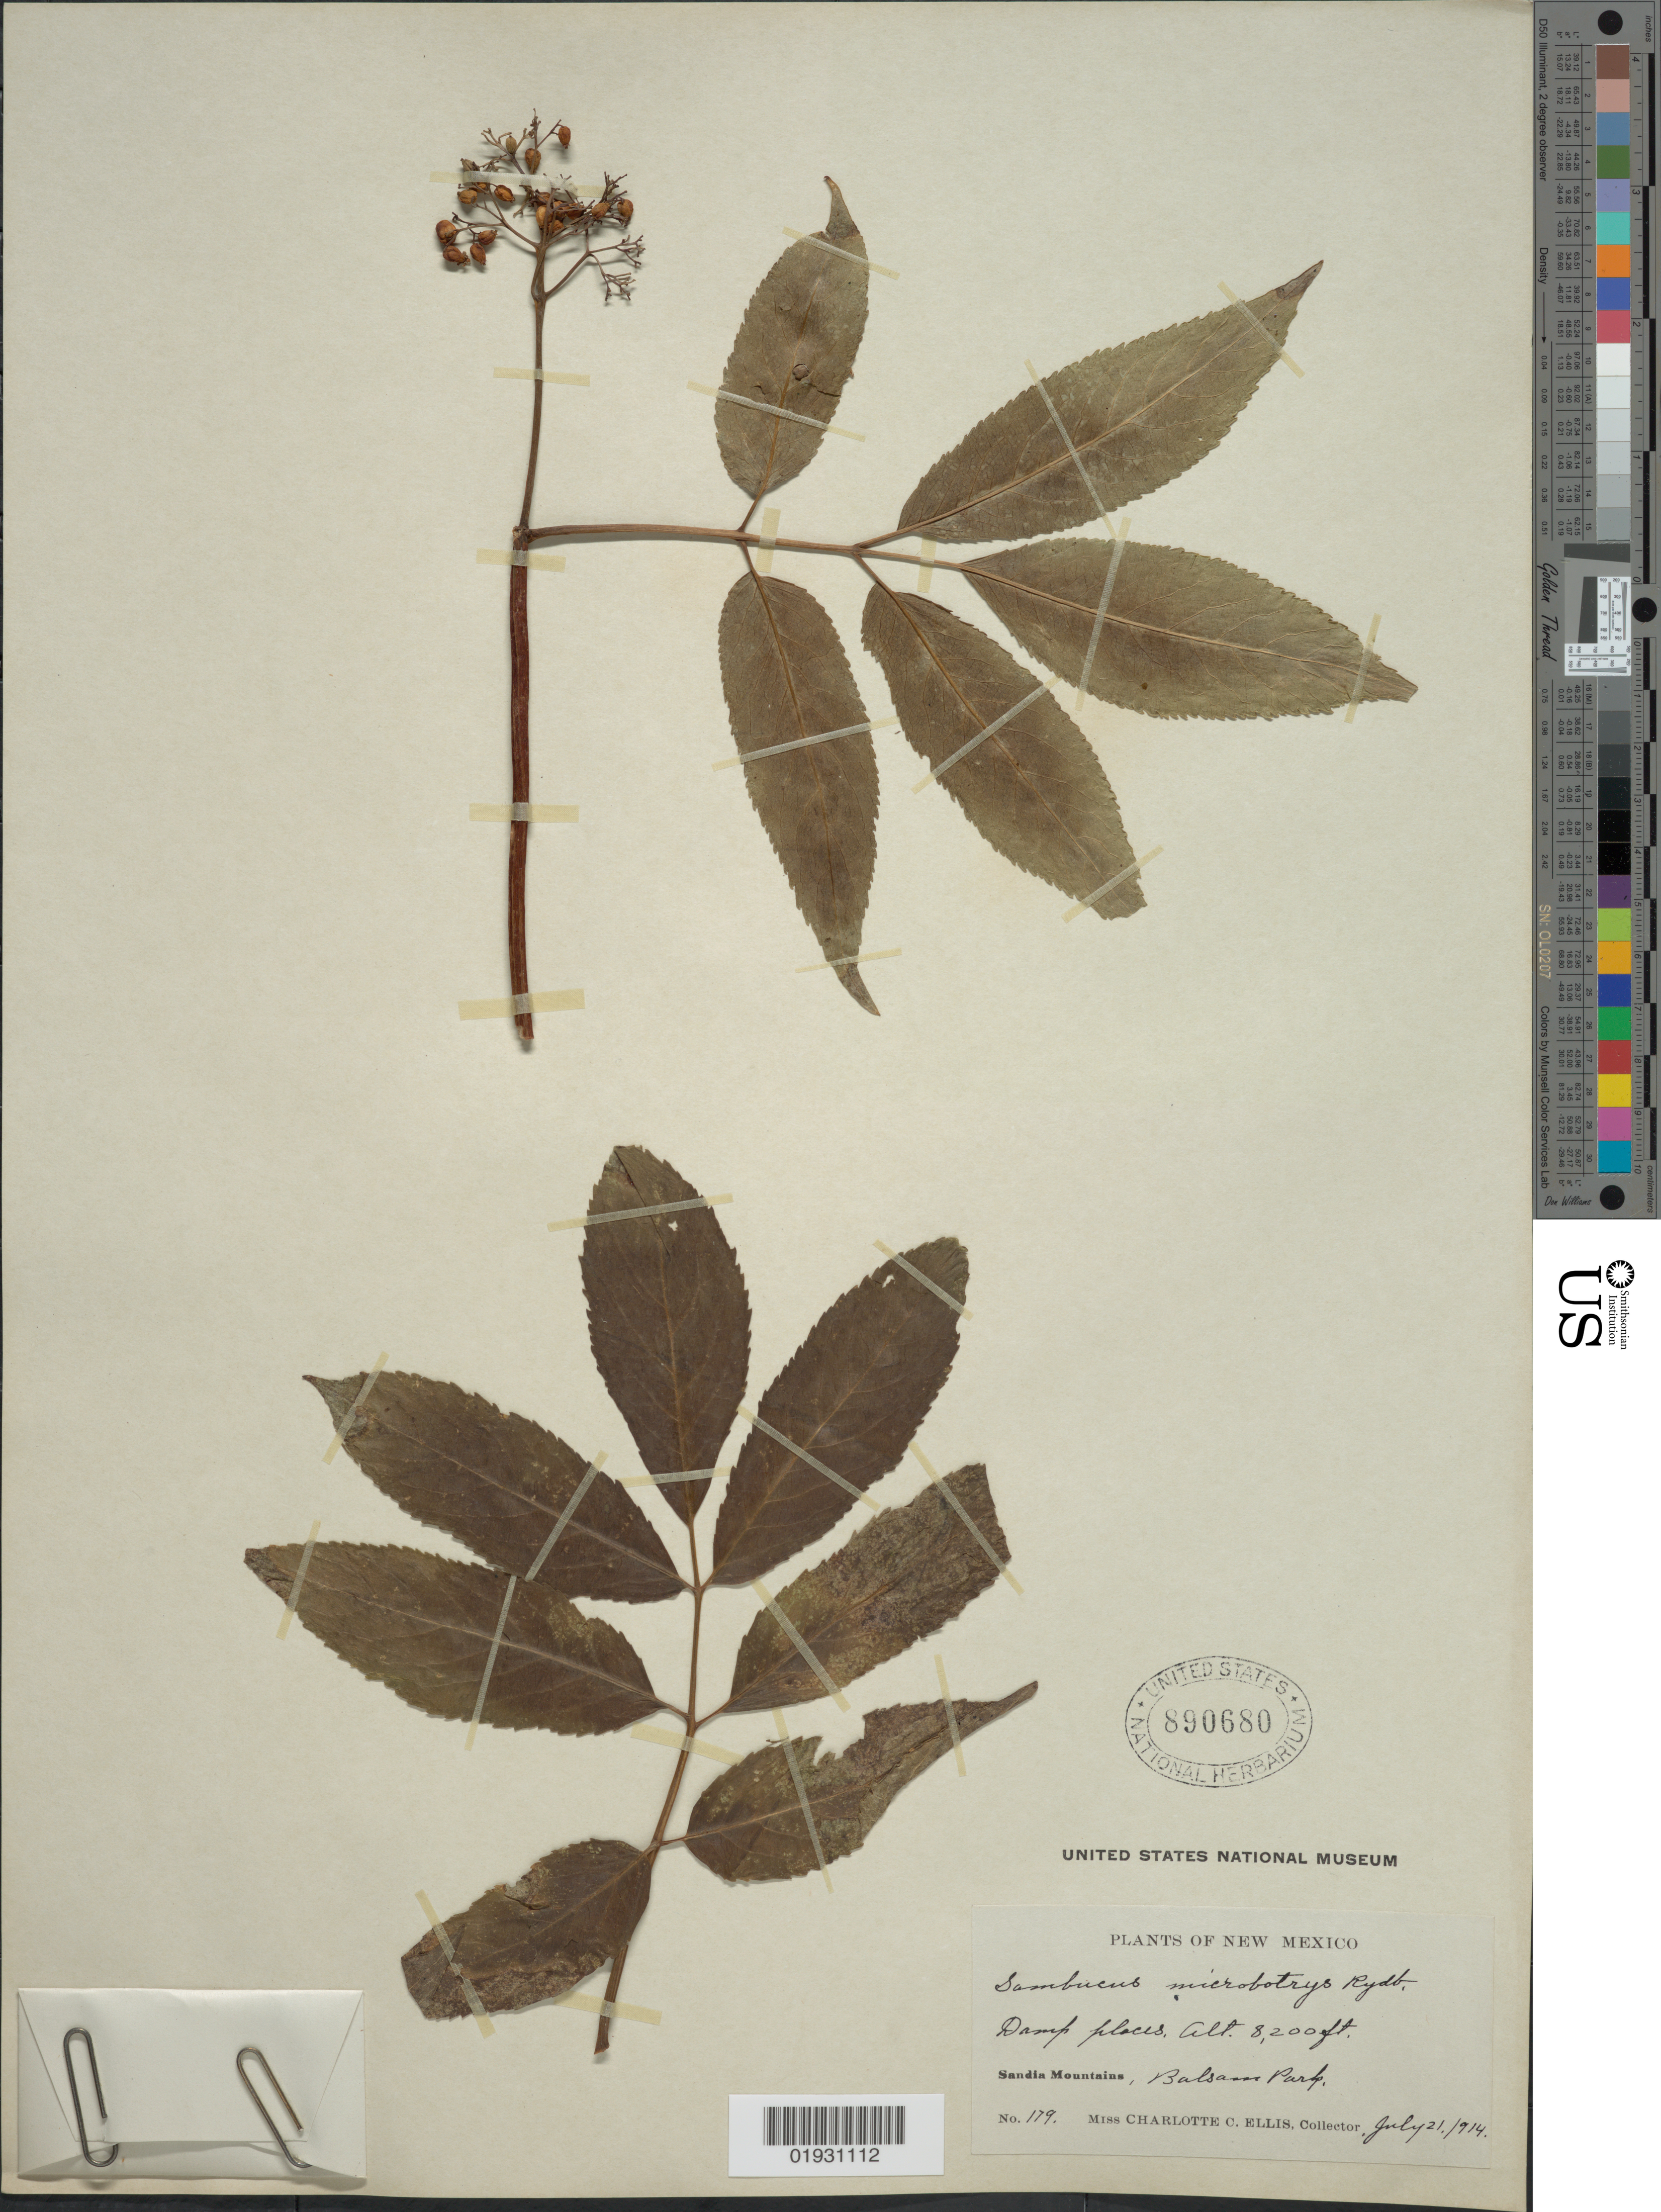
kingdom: Plantae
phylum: Tracheophyta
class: Magnoliopsida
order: Dipsacales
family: Viburnaceae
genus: Sambucus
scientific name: Sambucus microbotrys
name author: Rydb.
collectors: C. C. Ellis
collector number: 179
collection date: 1914-07-21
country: United States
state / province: New Mexico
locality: Sandia Mountains, Balsam Park.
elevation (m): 2499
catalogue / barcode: US 890680